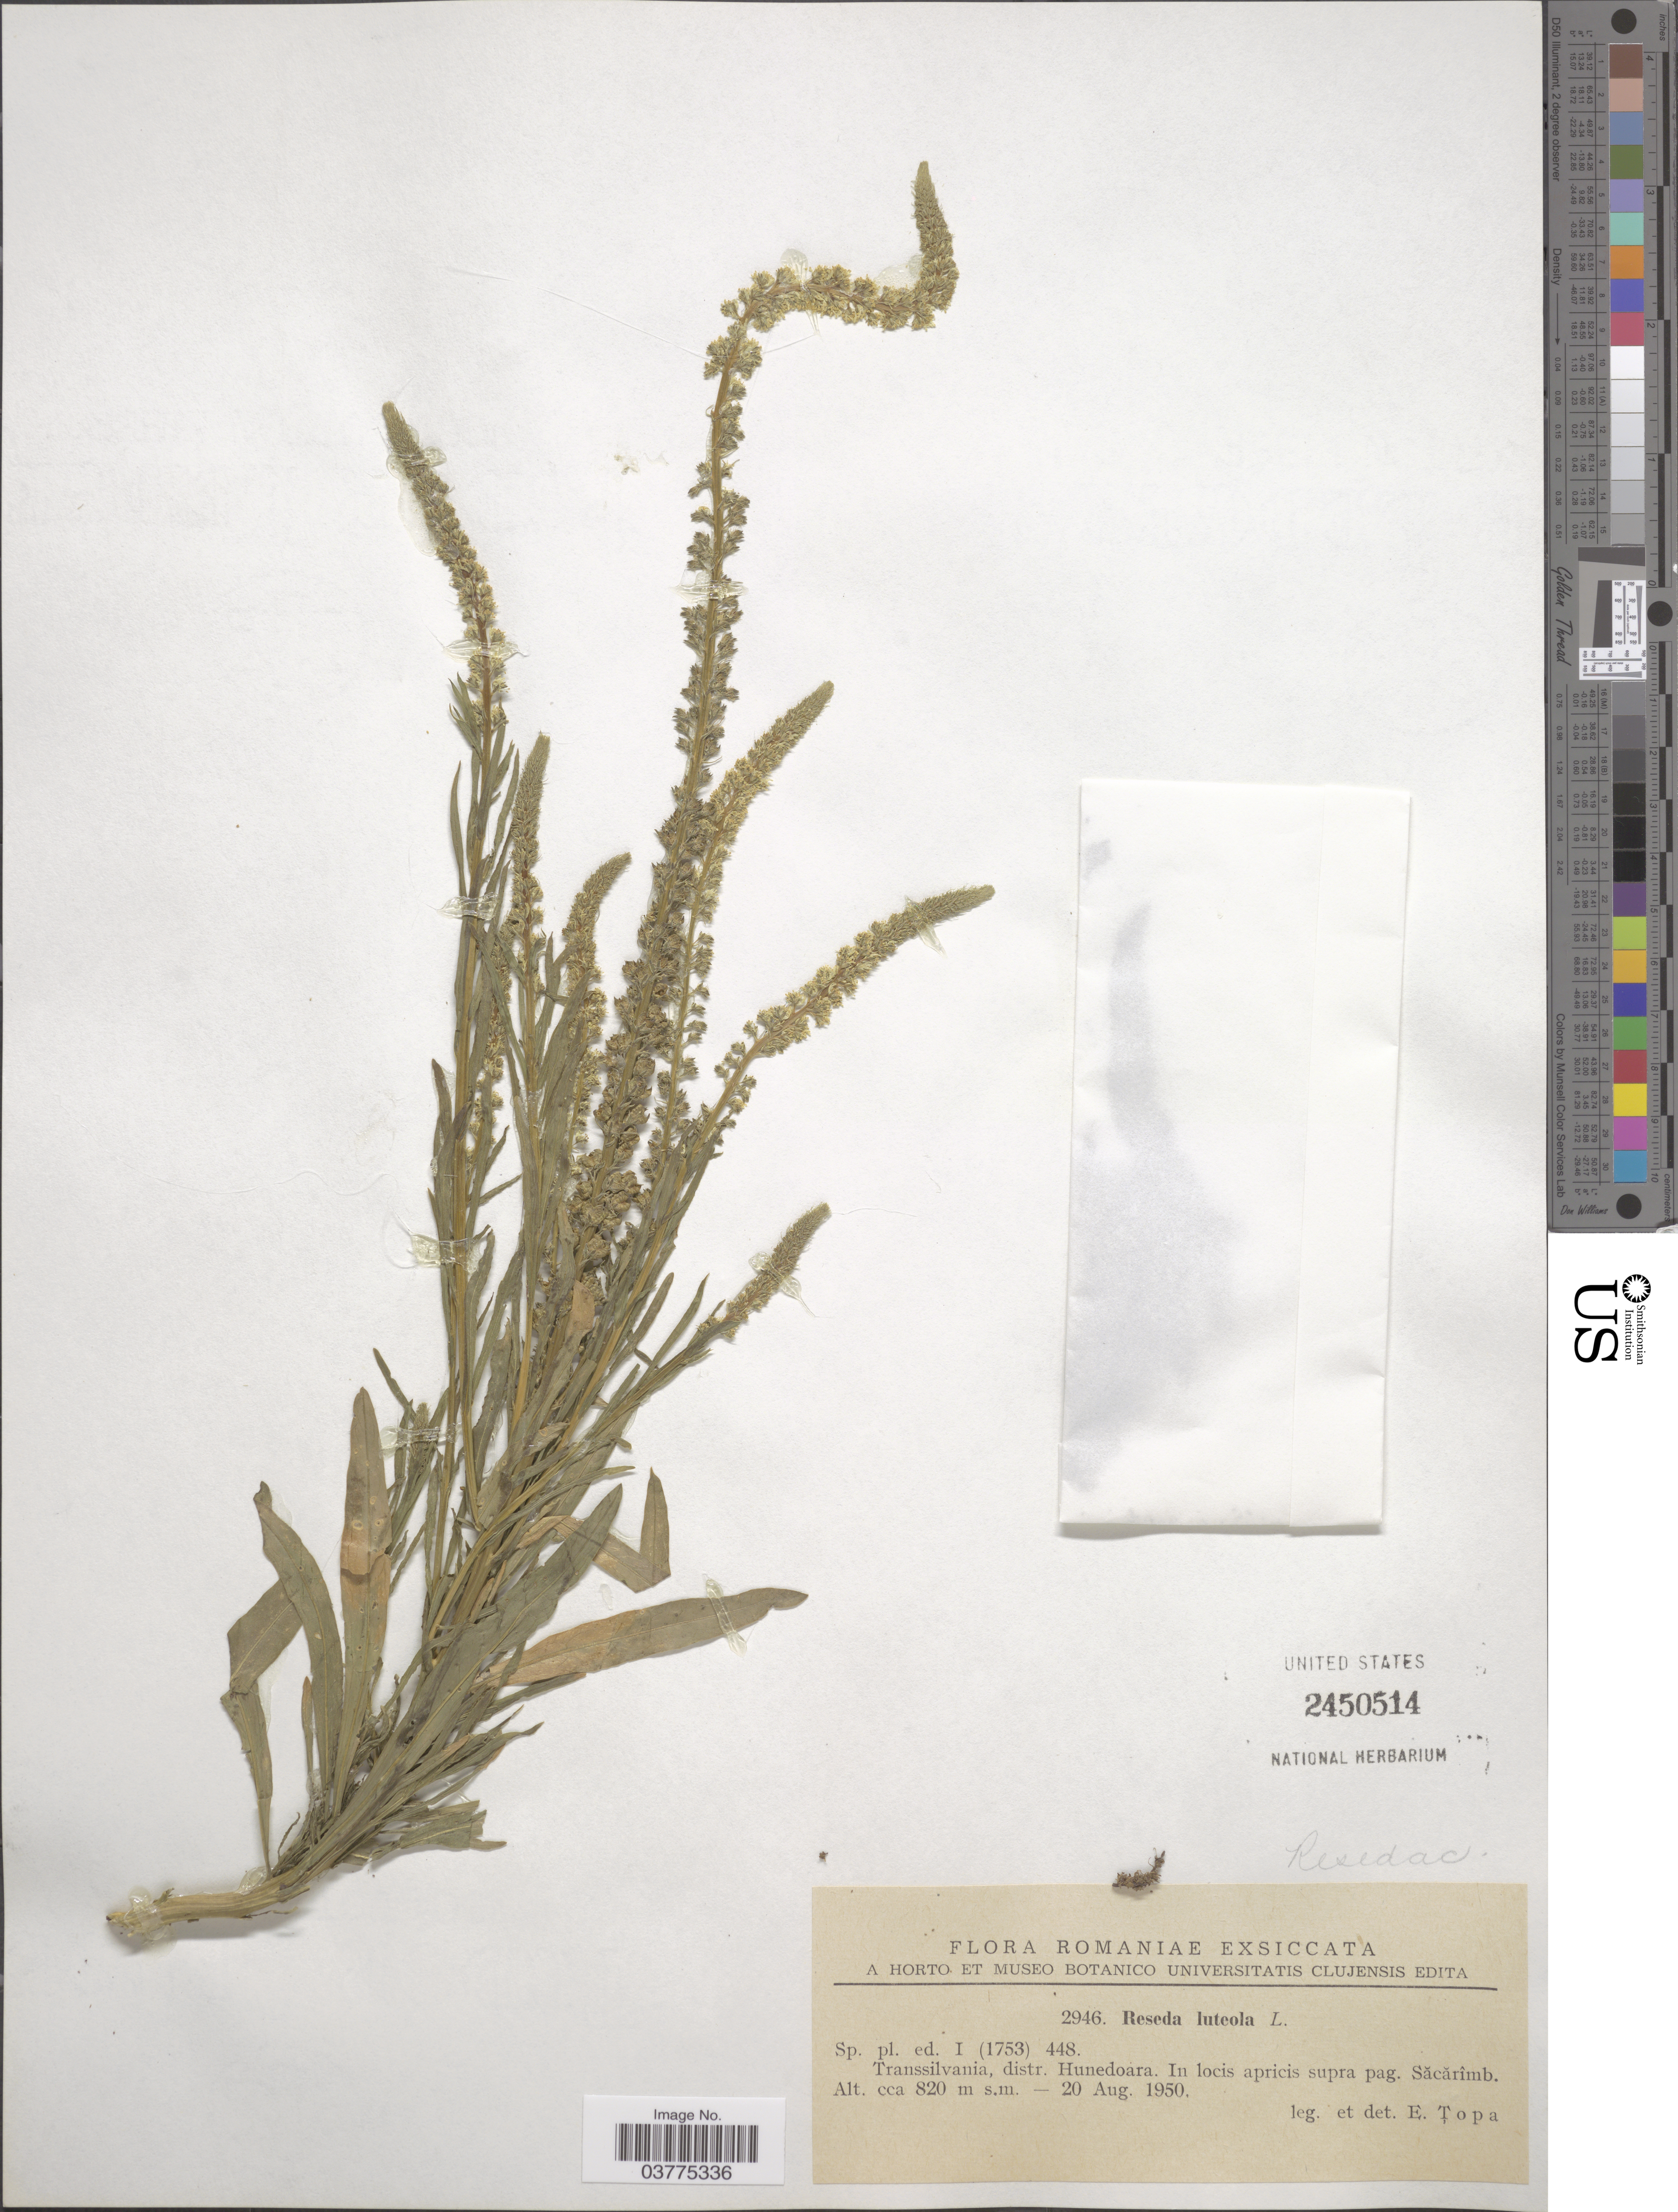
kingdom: Plantae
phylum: Tracheophyta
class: Magnoliopsida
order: Brassicales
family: Resedaceae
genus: Reseda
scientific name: Reseda luteola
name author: L.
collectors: E. Topa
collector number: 2946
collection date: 1950-08-20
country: Romania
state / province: Hunedoara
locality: Transsilvania, distr. Hundedoara. In locis apricis supra pag. Săcărîmb.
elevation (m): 820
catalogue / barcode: US 2450514